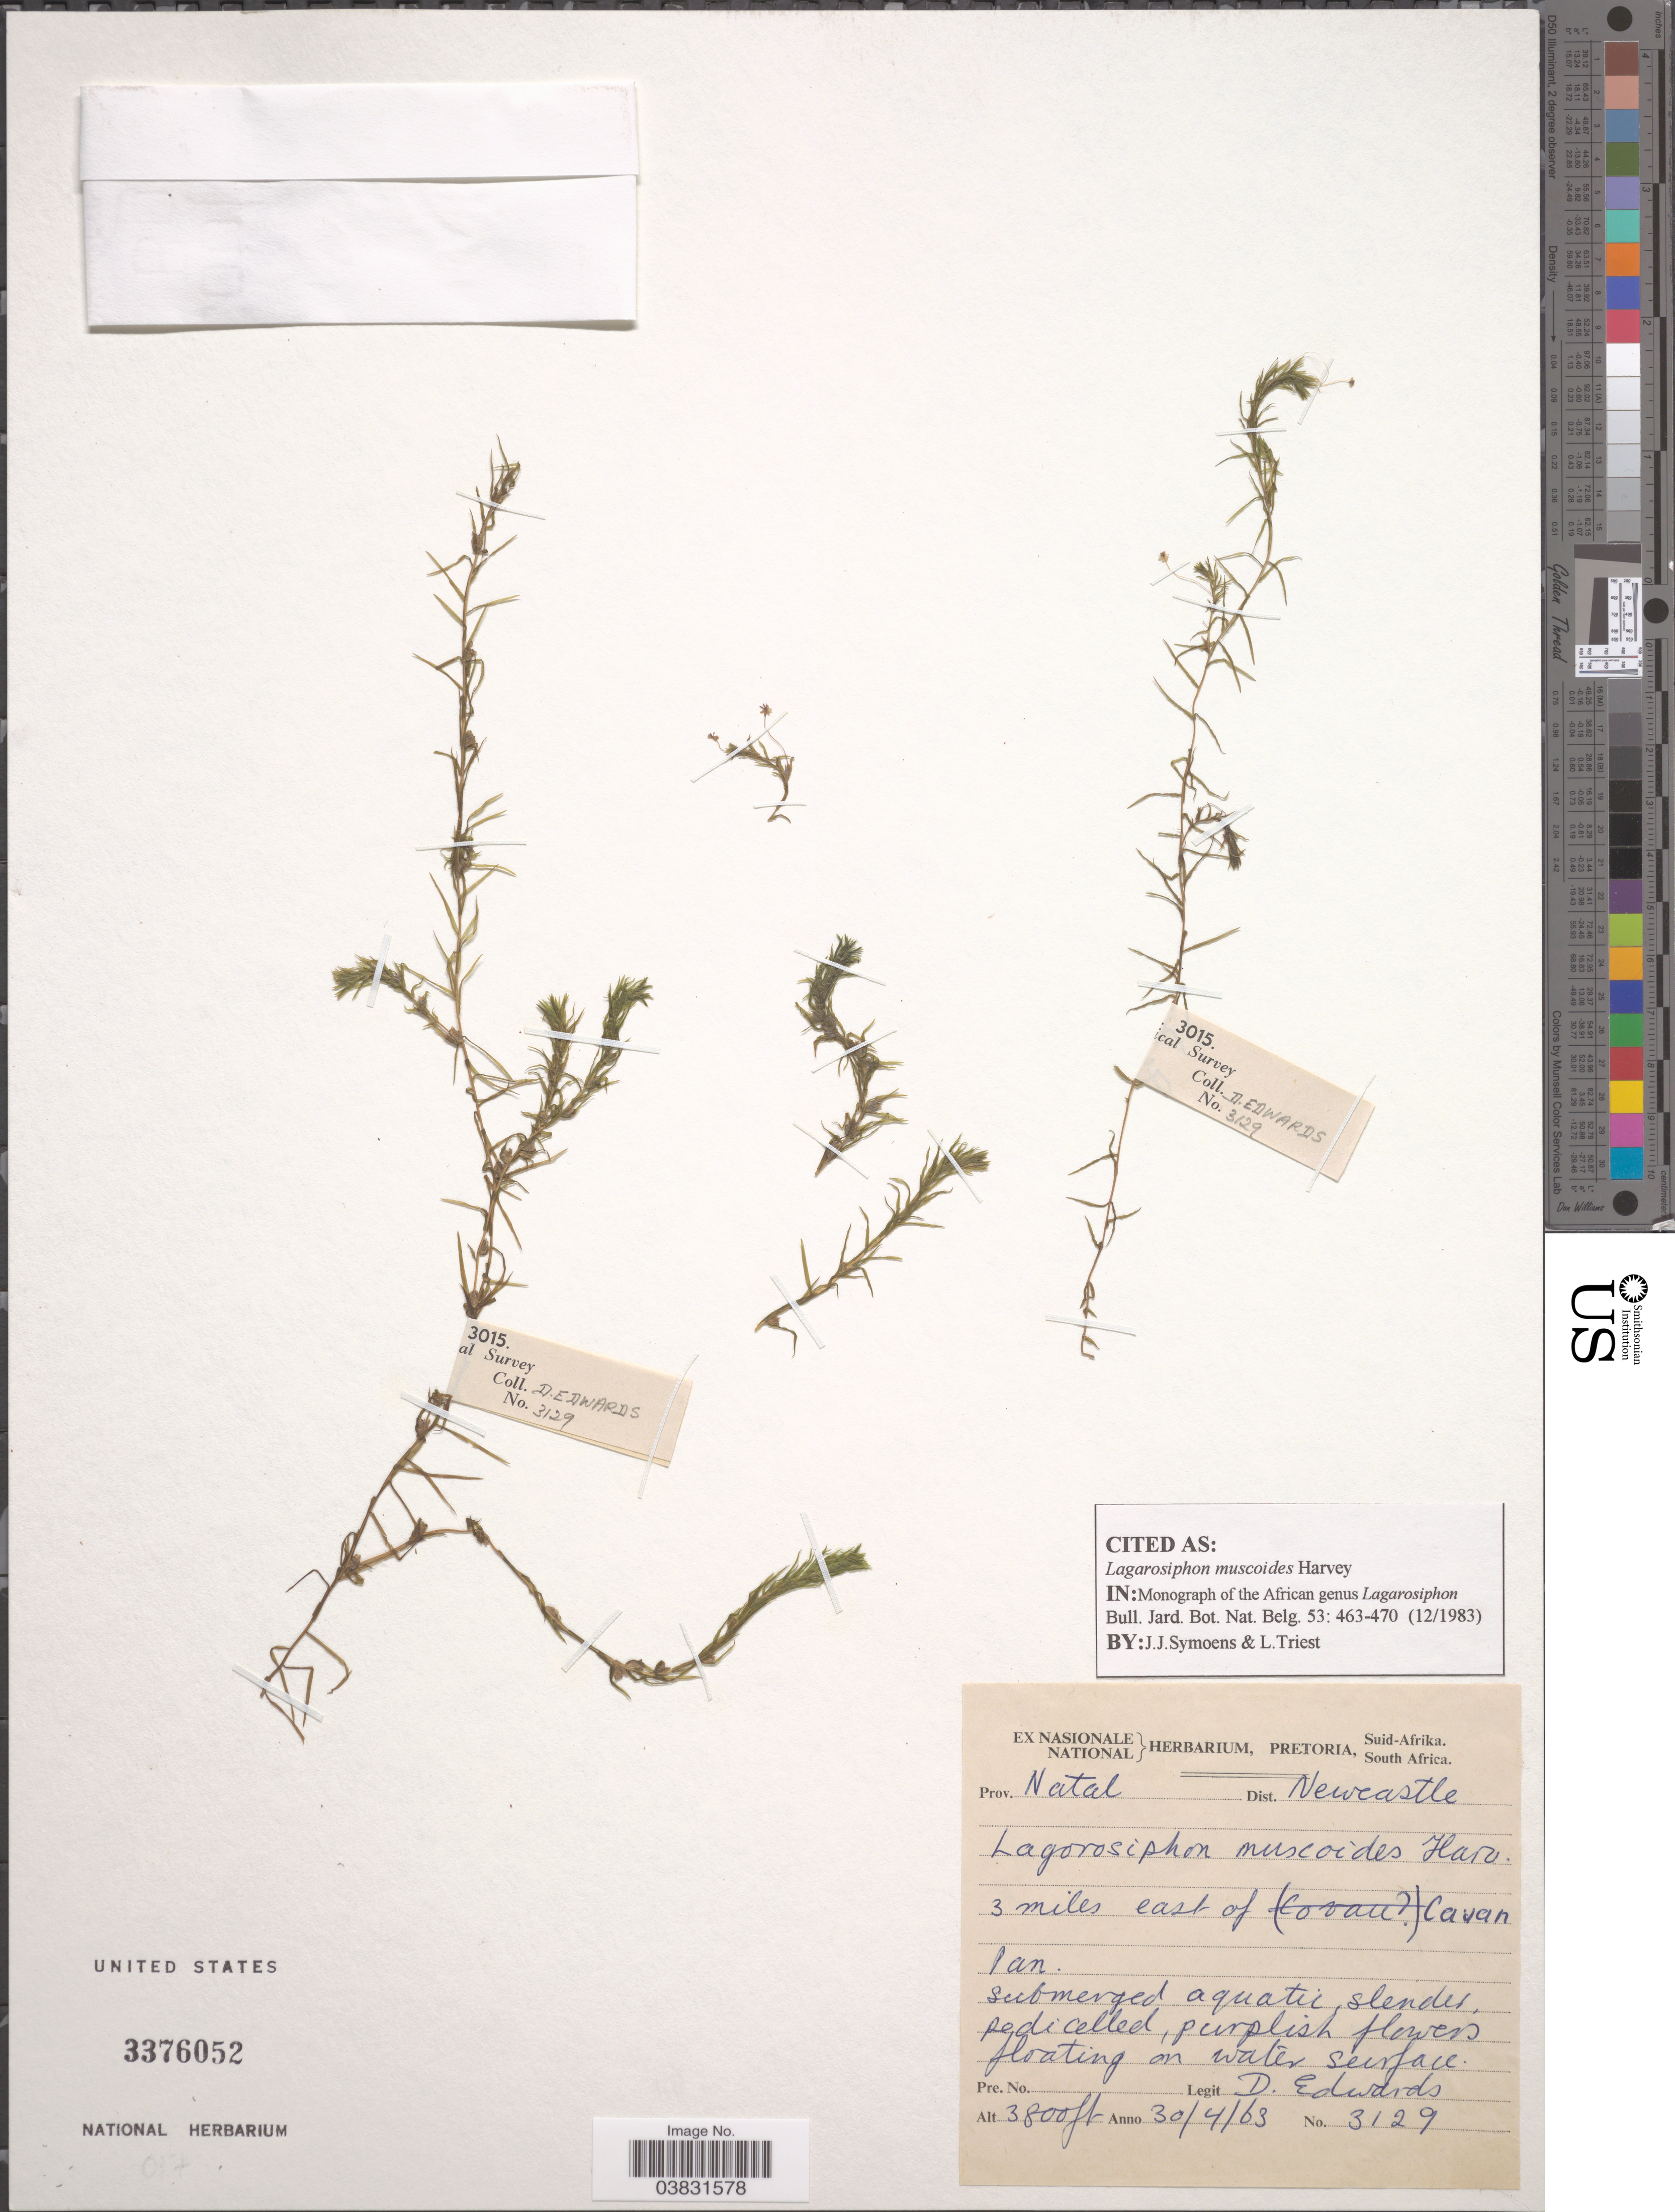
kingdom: Plantae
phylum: Tracheophyta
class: Liliopsida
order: Alismatales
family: Hydrocharitaceae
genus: Lagarosiphon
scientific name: Lagarosiphon muscoides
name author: Harv.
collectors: D. Edwards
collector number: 3129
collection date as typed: Transcribed d/m/y: 30/4/63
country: South Africa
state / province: KwaZulu-Natal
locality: Prov. Natal. Dist. Newcastle. 3 miles east of Cavan.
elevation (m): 1158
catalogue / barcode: US 3376052